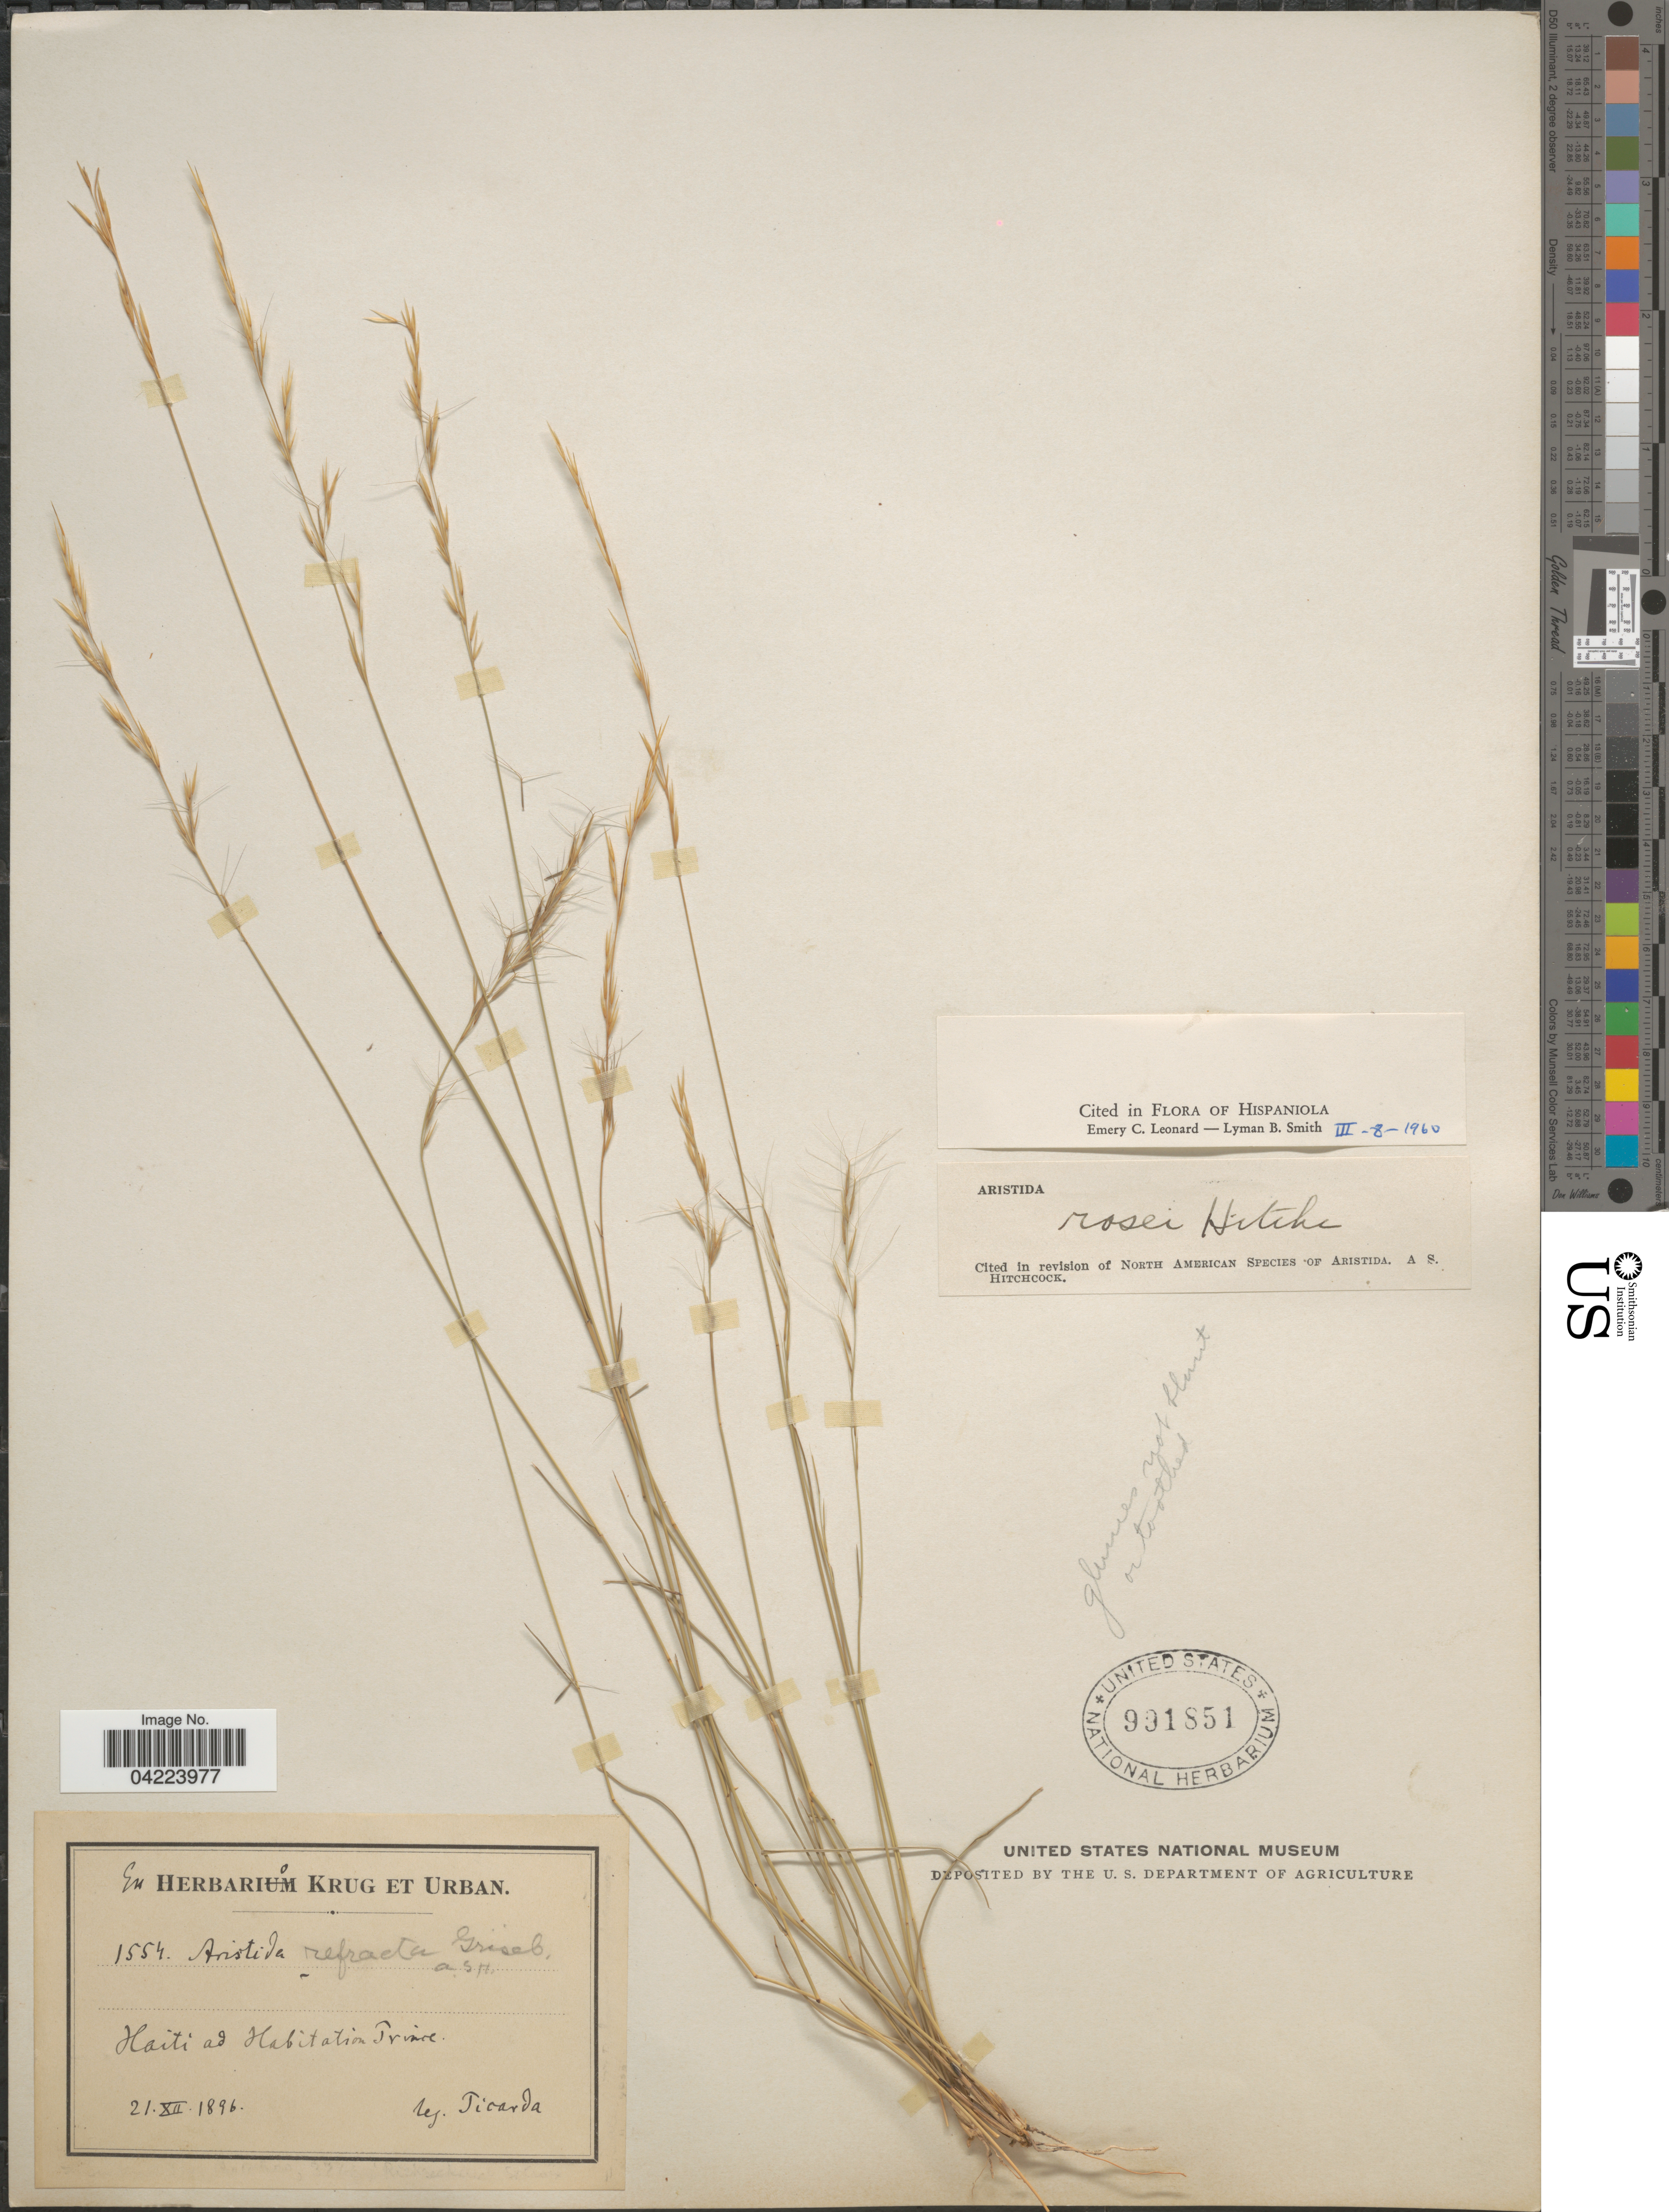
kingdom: Plantae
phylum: Tracheophyta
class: Liliopsida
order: Poales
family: Poaceae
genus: Aristida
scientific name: Aristida rosei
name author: Hitchc.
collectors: -. Picarda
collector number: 1554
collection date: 1896-12-21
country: Haiti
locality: Haiti ad Habitation Prairie.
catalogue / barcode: US 991851